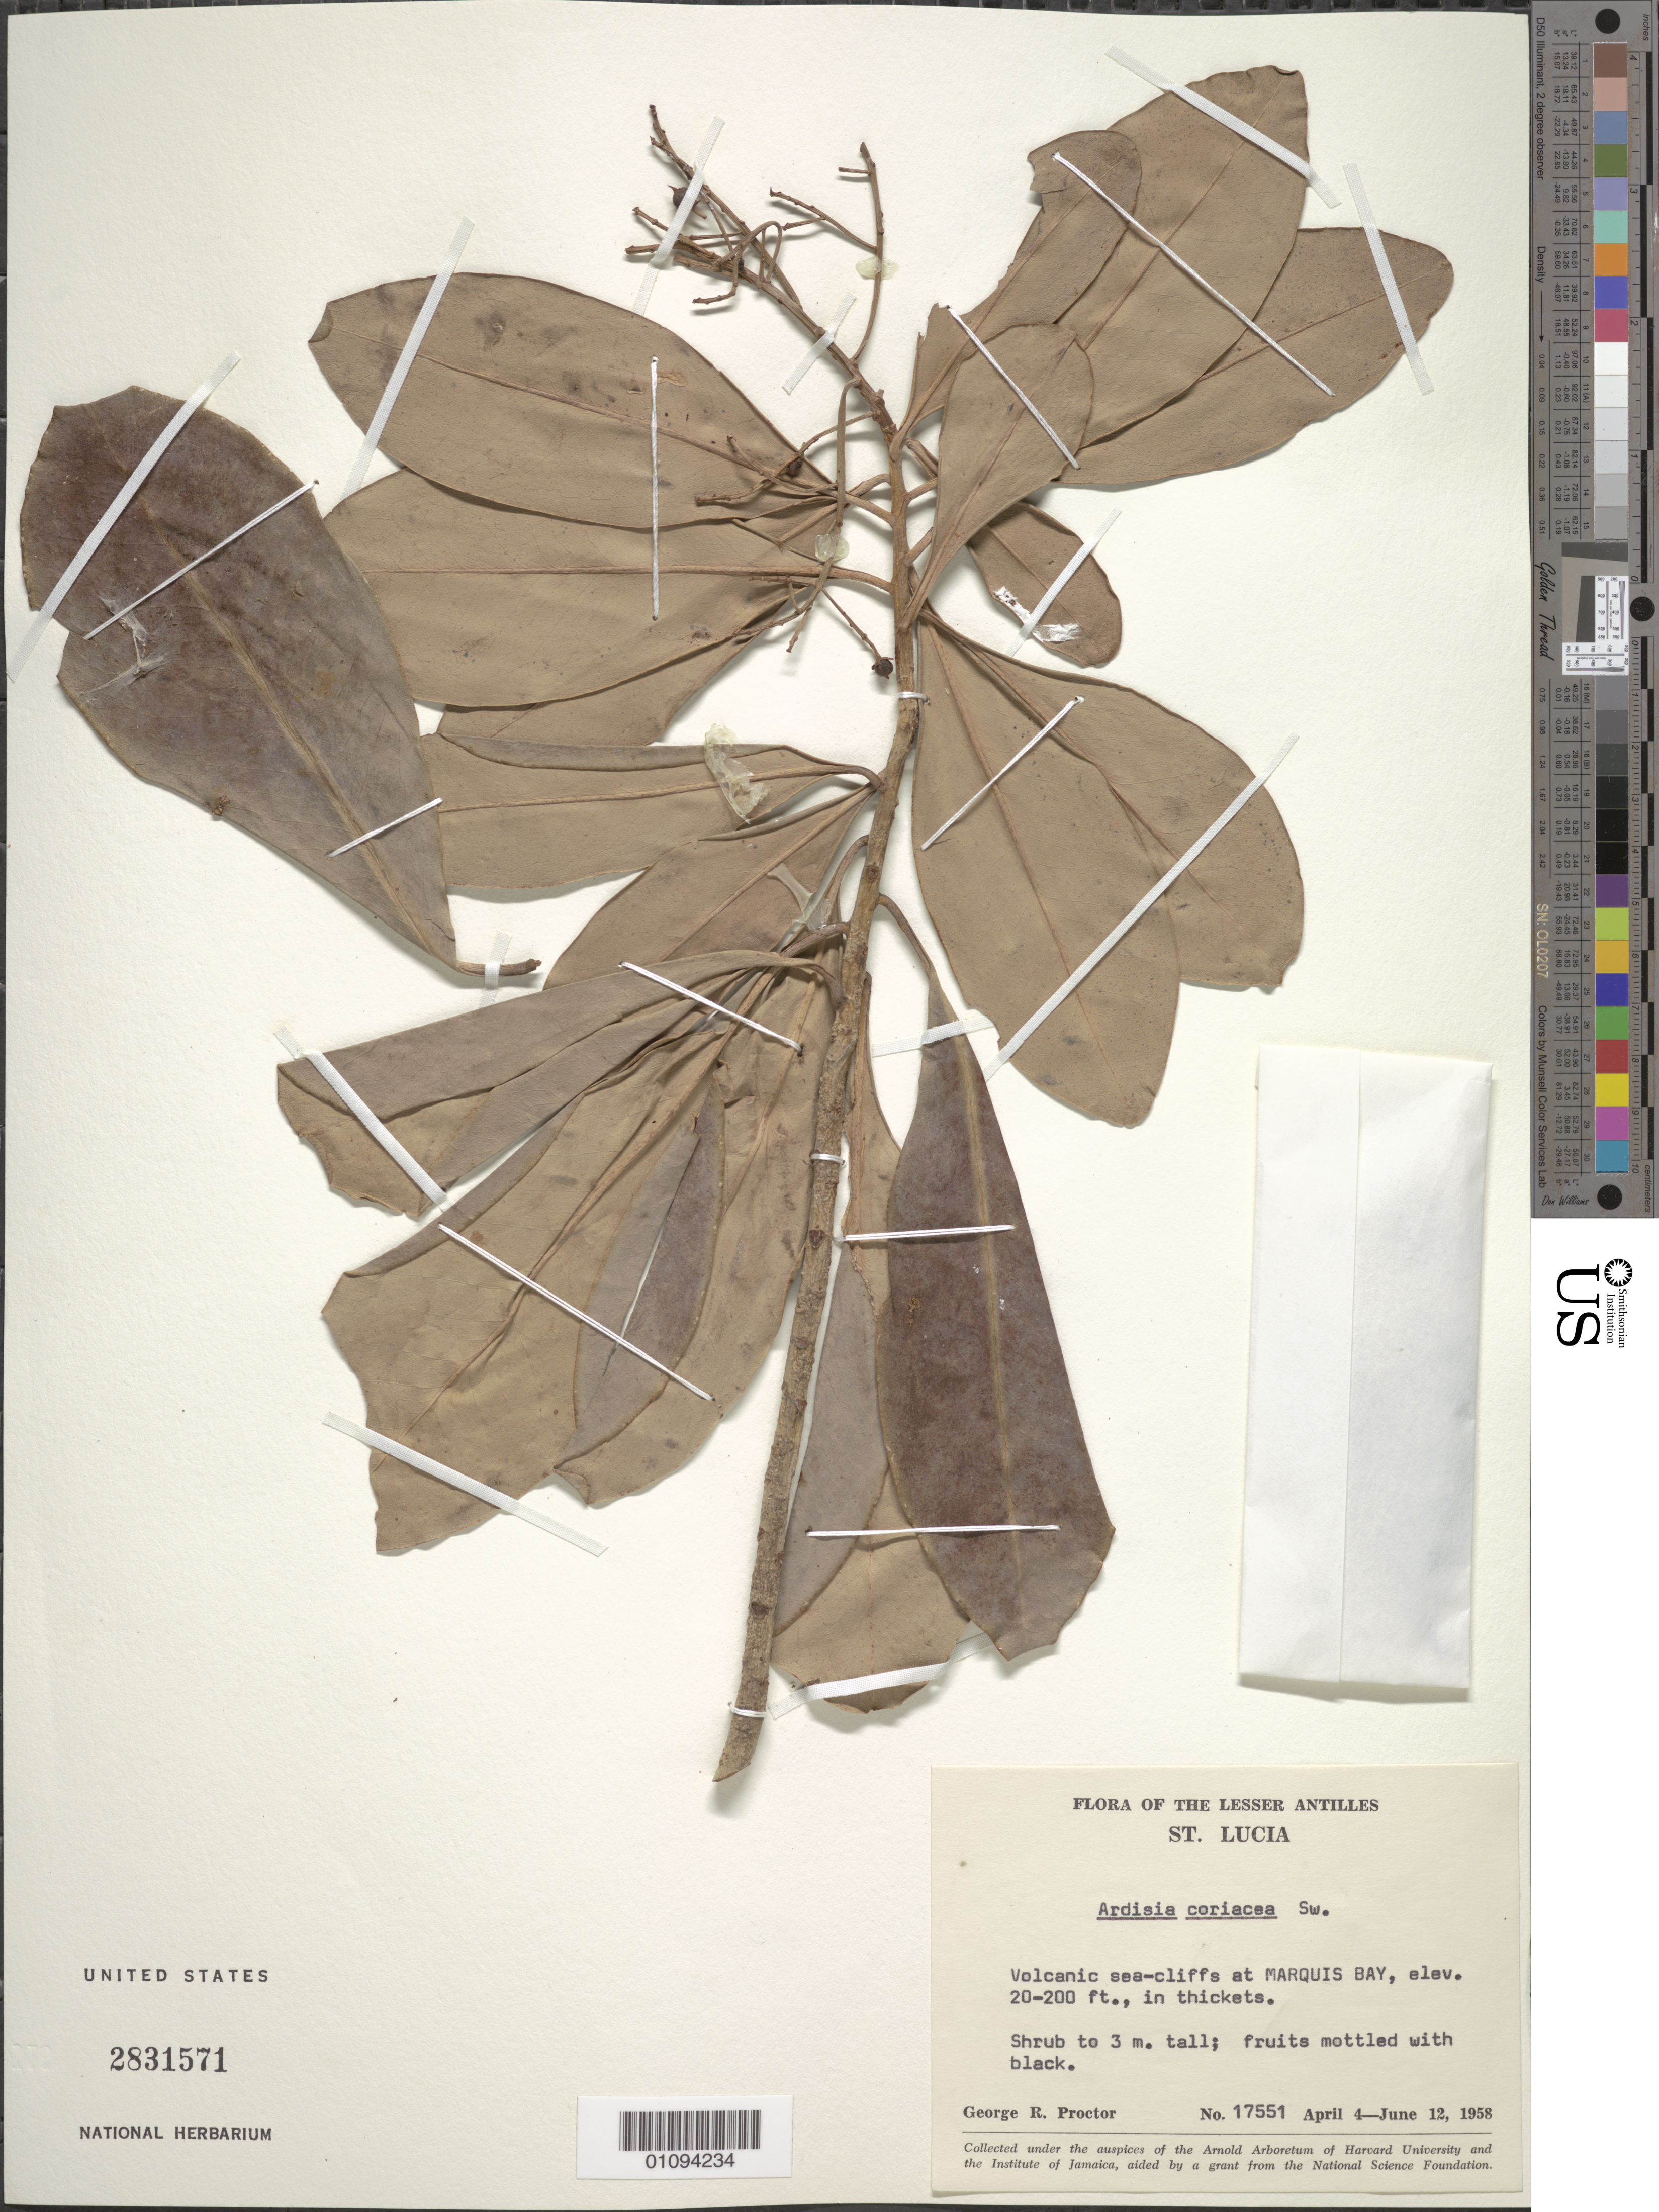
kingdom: Plantae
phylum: Tracheophyta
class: Magnoliopsida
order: Ericales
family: Primulaceae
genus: Ardisia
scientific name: Ardisia obovata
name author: Desv. ex Ham.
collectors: G. R. Proctor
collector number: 17551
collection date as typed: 04 Apr 1958 to 12 Jun 1958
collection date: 1958-04-04/1958-06-12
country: St. Lucia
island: St. Lucia I.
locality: Marquis Bay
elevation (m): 6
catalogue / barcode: US 2831571